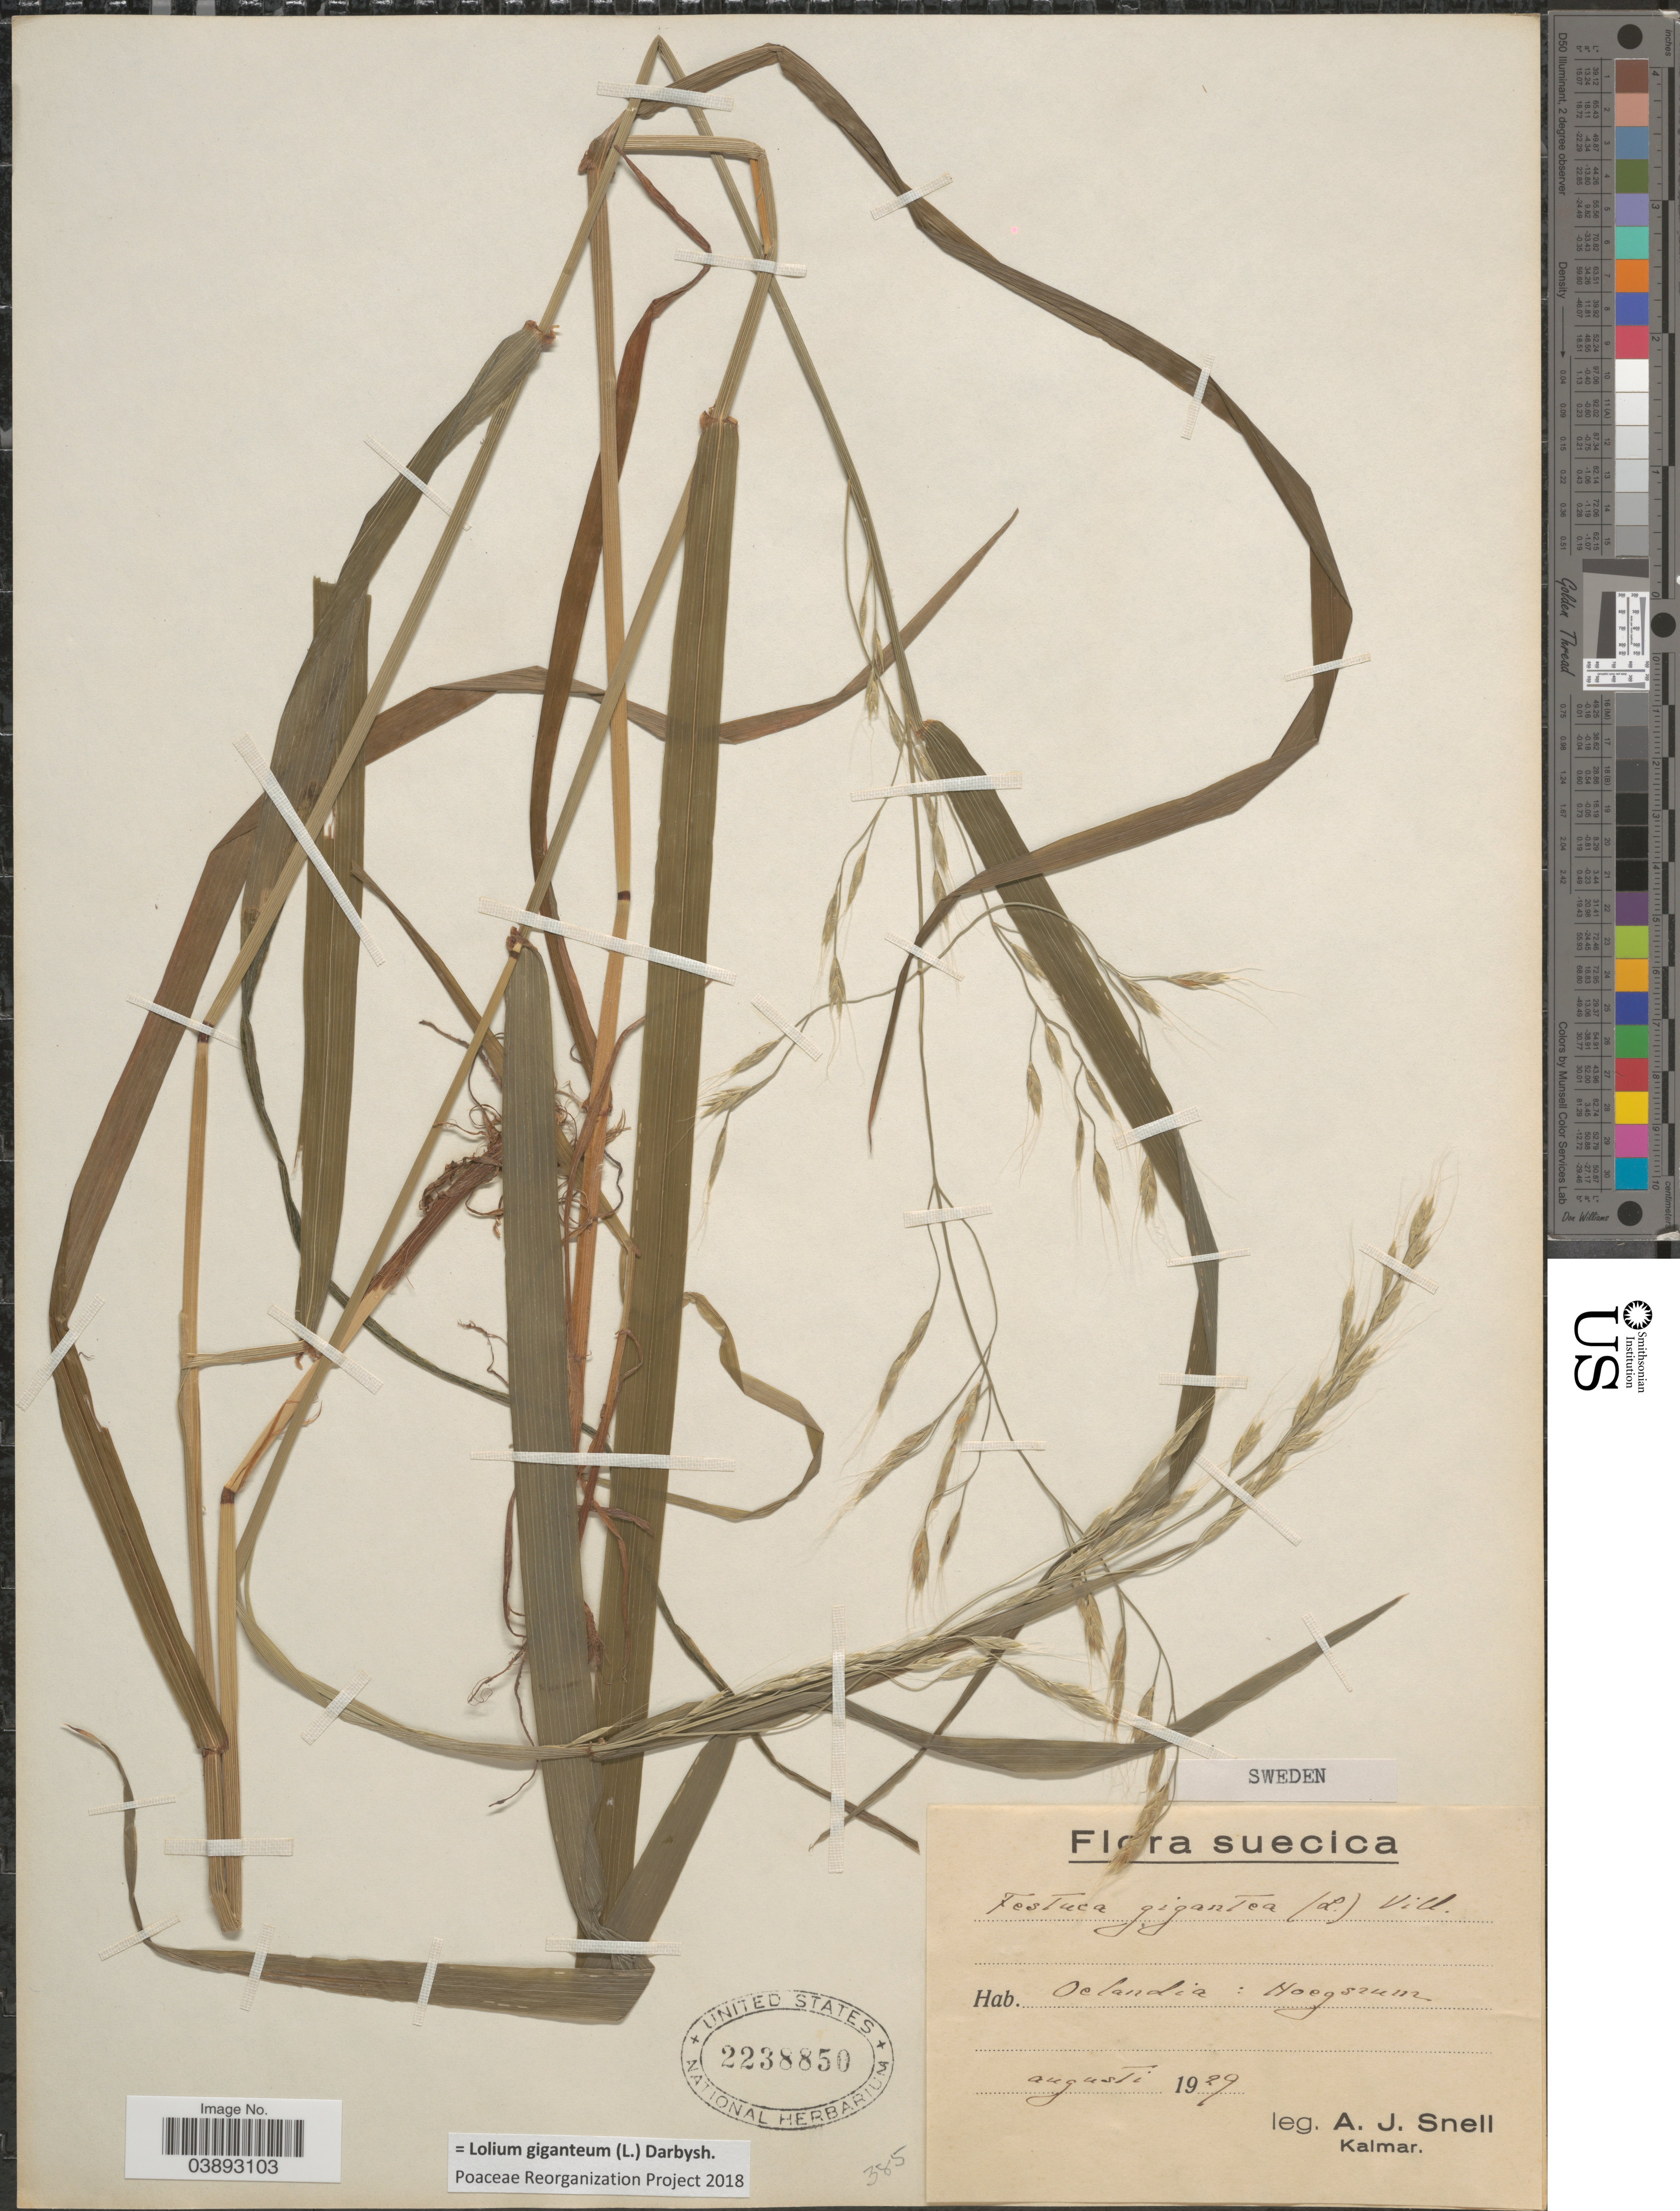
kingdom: Plantae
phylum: Tracheophyta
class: Liliopsida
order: Poales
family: Poaceae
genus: Lolium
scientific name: Lolium giganteum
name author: (L.) Darbysh.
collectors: A. Snell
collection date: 1929-08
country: Sweden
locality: Suecica. Oelandia: Högsrum.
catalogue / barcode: US 2238850